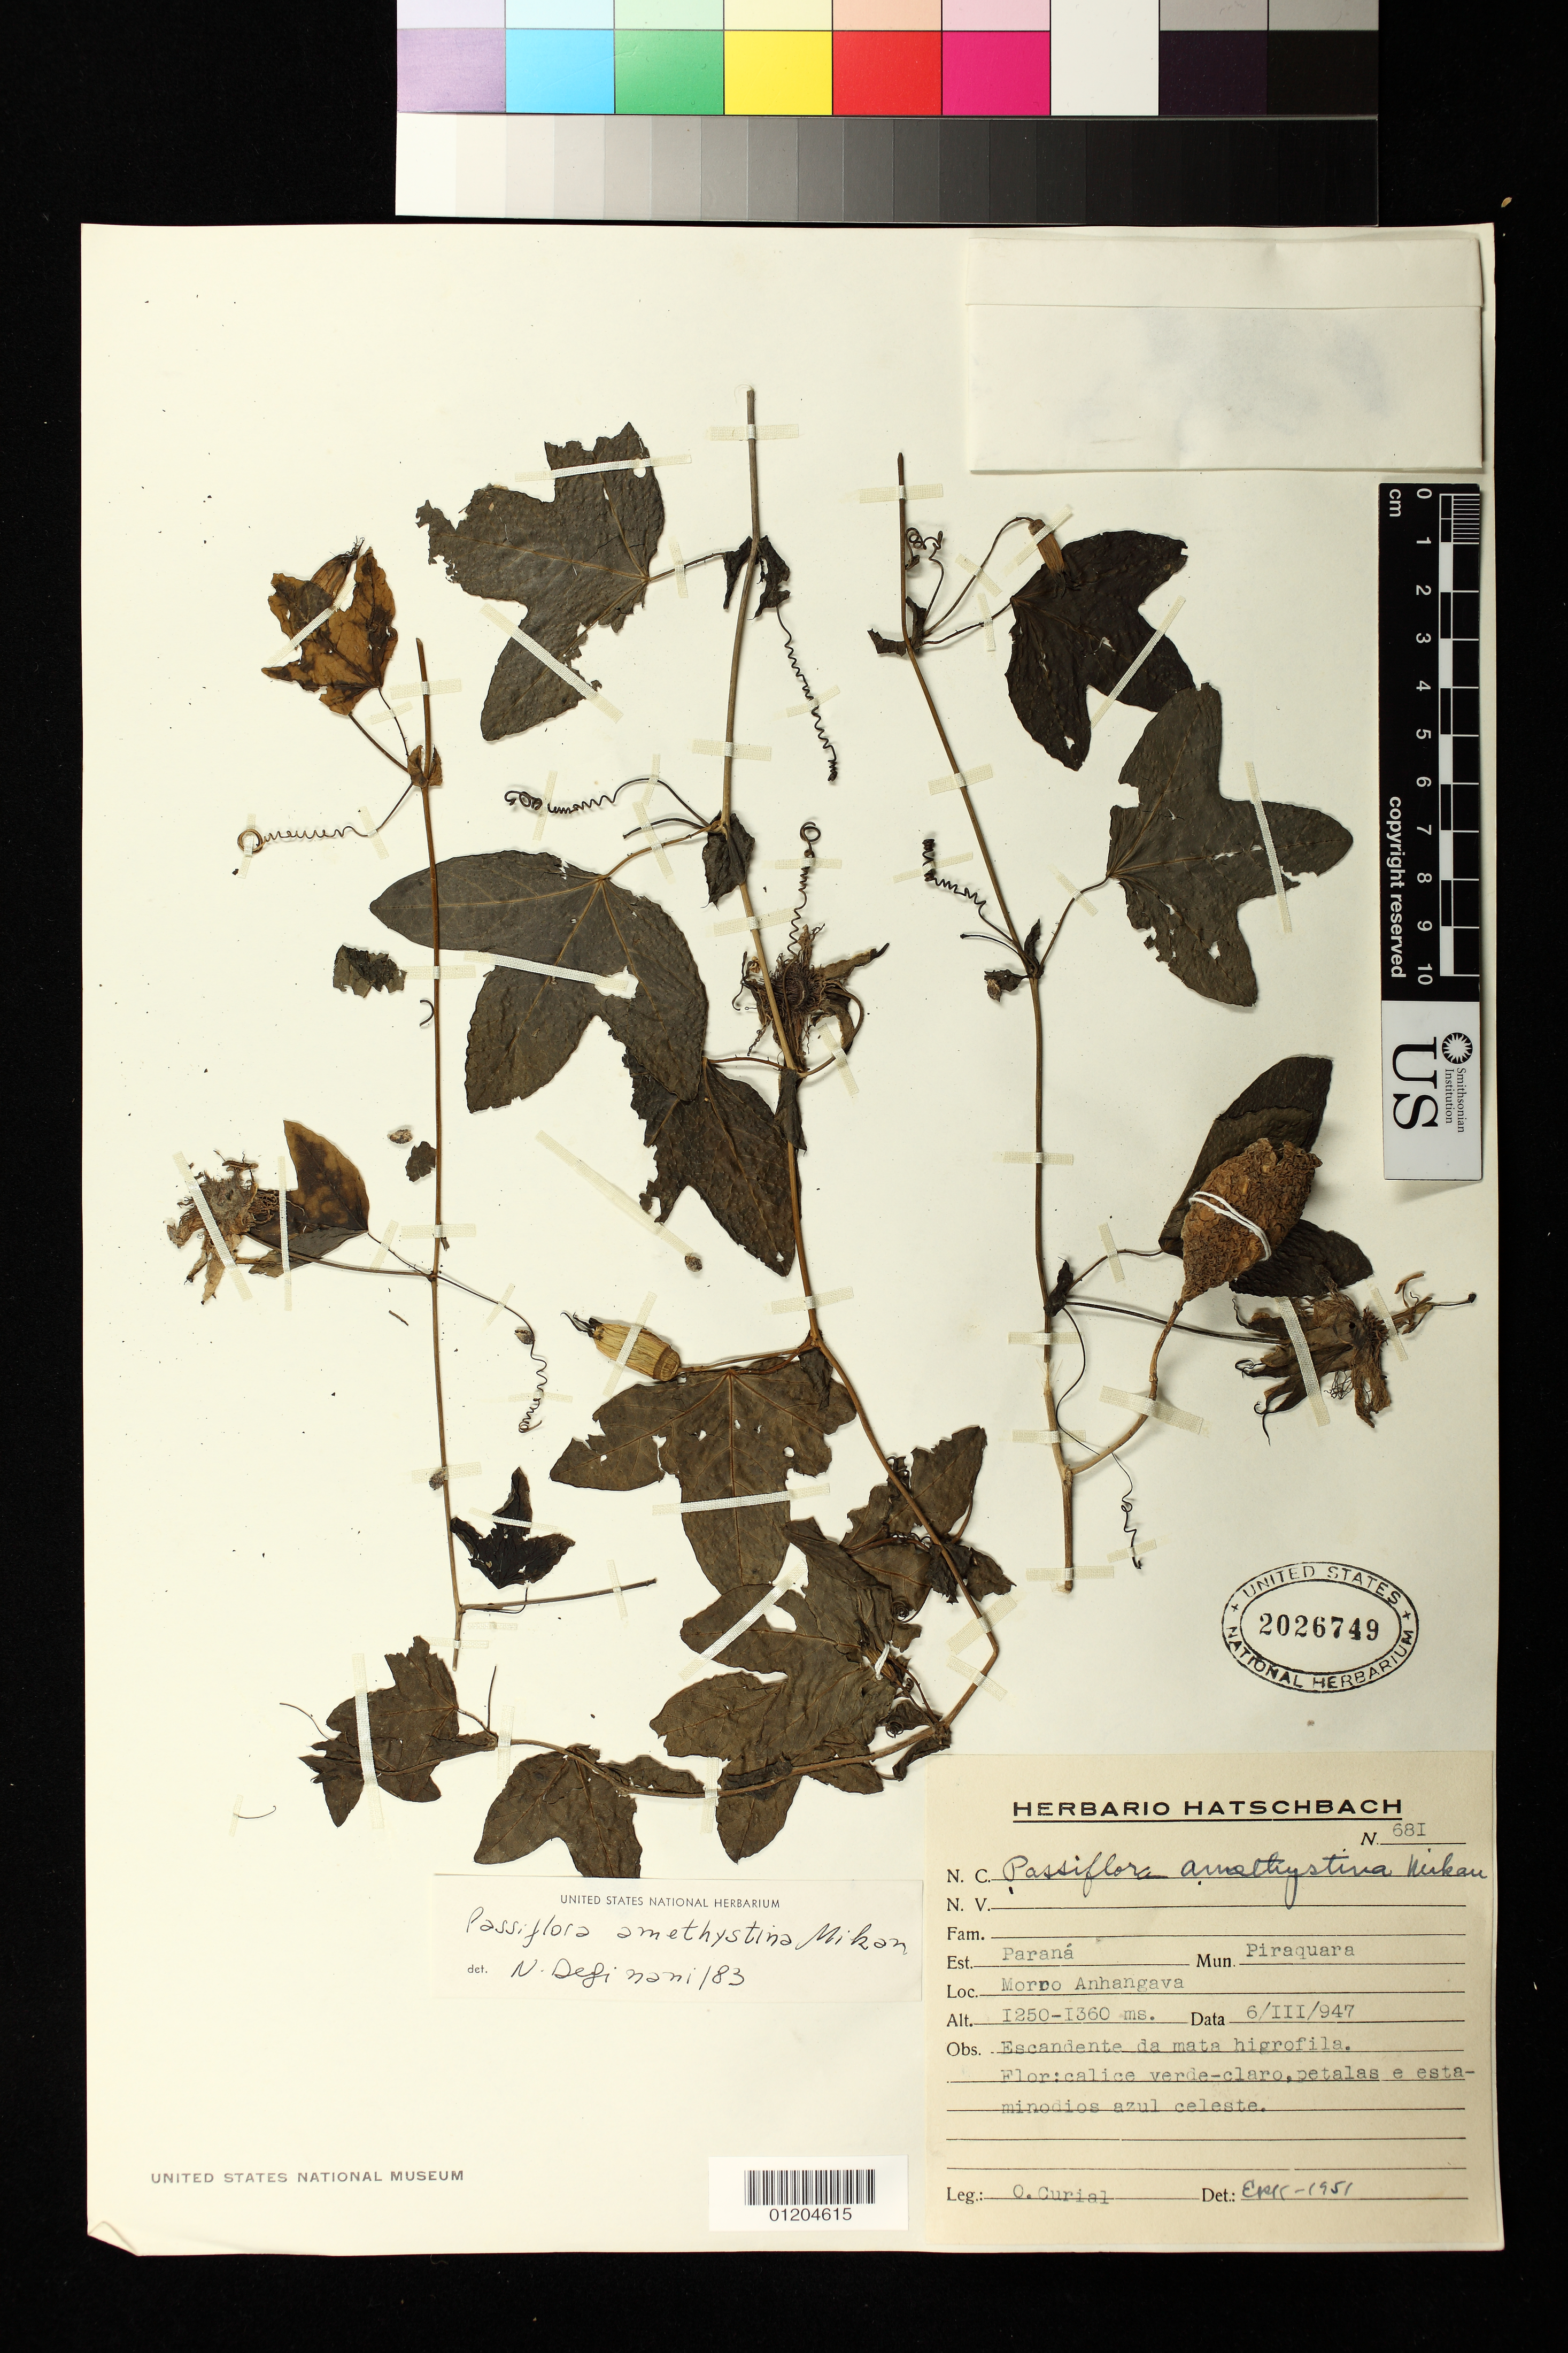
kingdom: Plantae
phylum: Tracheophyta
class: Magnoliopsida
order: Malpighiales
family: Passifloraceae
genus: Passiflora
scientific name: Passiflora amethystina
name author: J.C. Mikan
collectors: O. Curial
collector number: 681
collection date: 1947-03-06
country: Brazil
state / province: Parana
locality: Piraquara. Morro Anhangava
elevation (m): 1250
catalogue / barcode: US 2026749